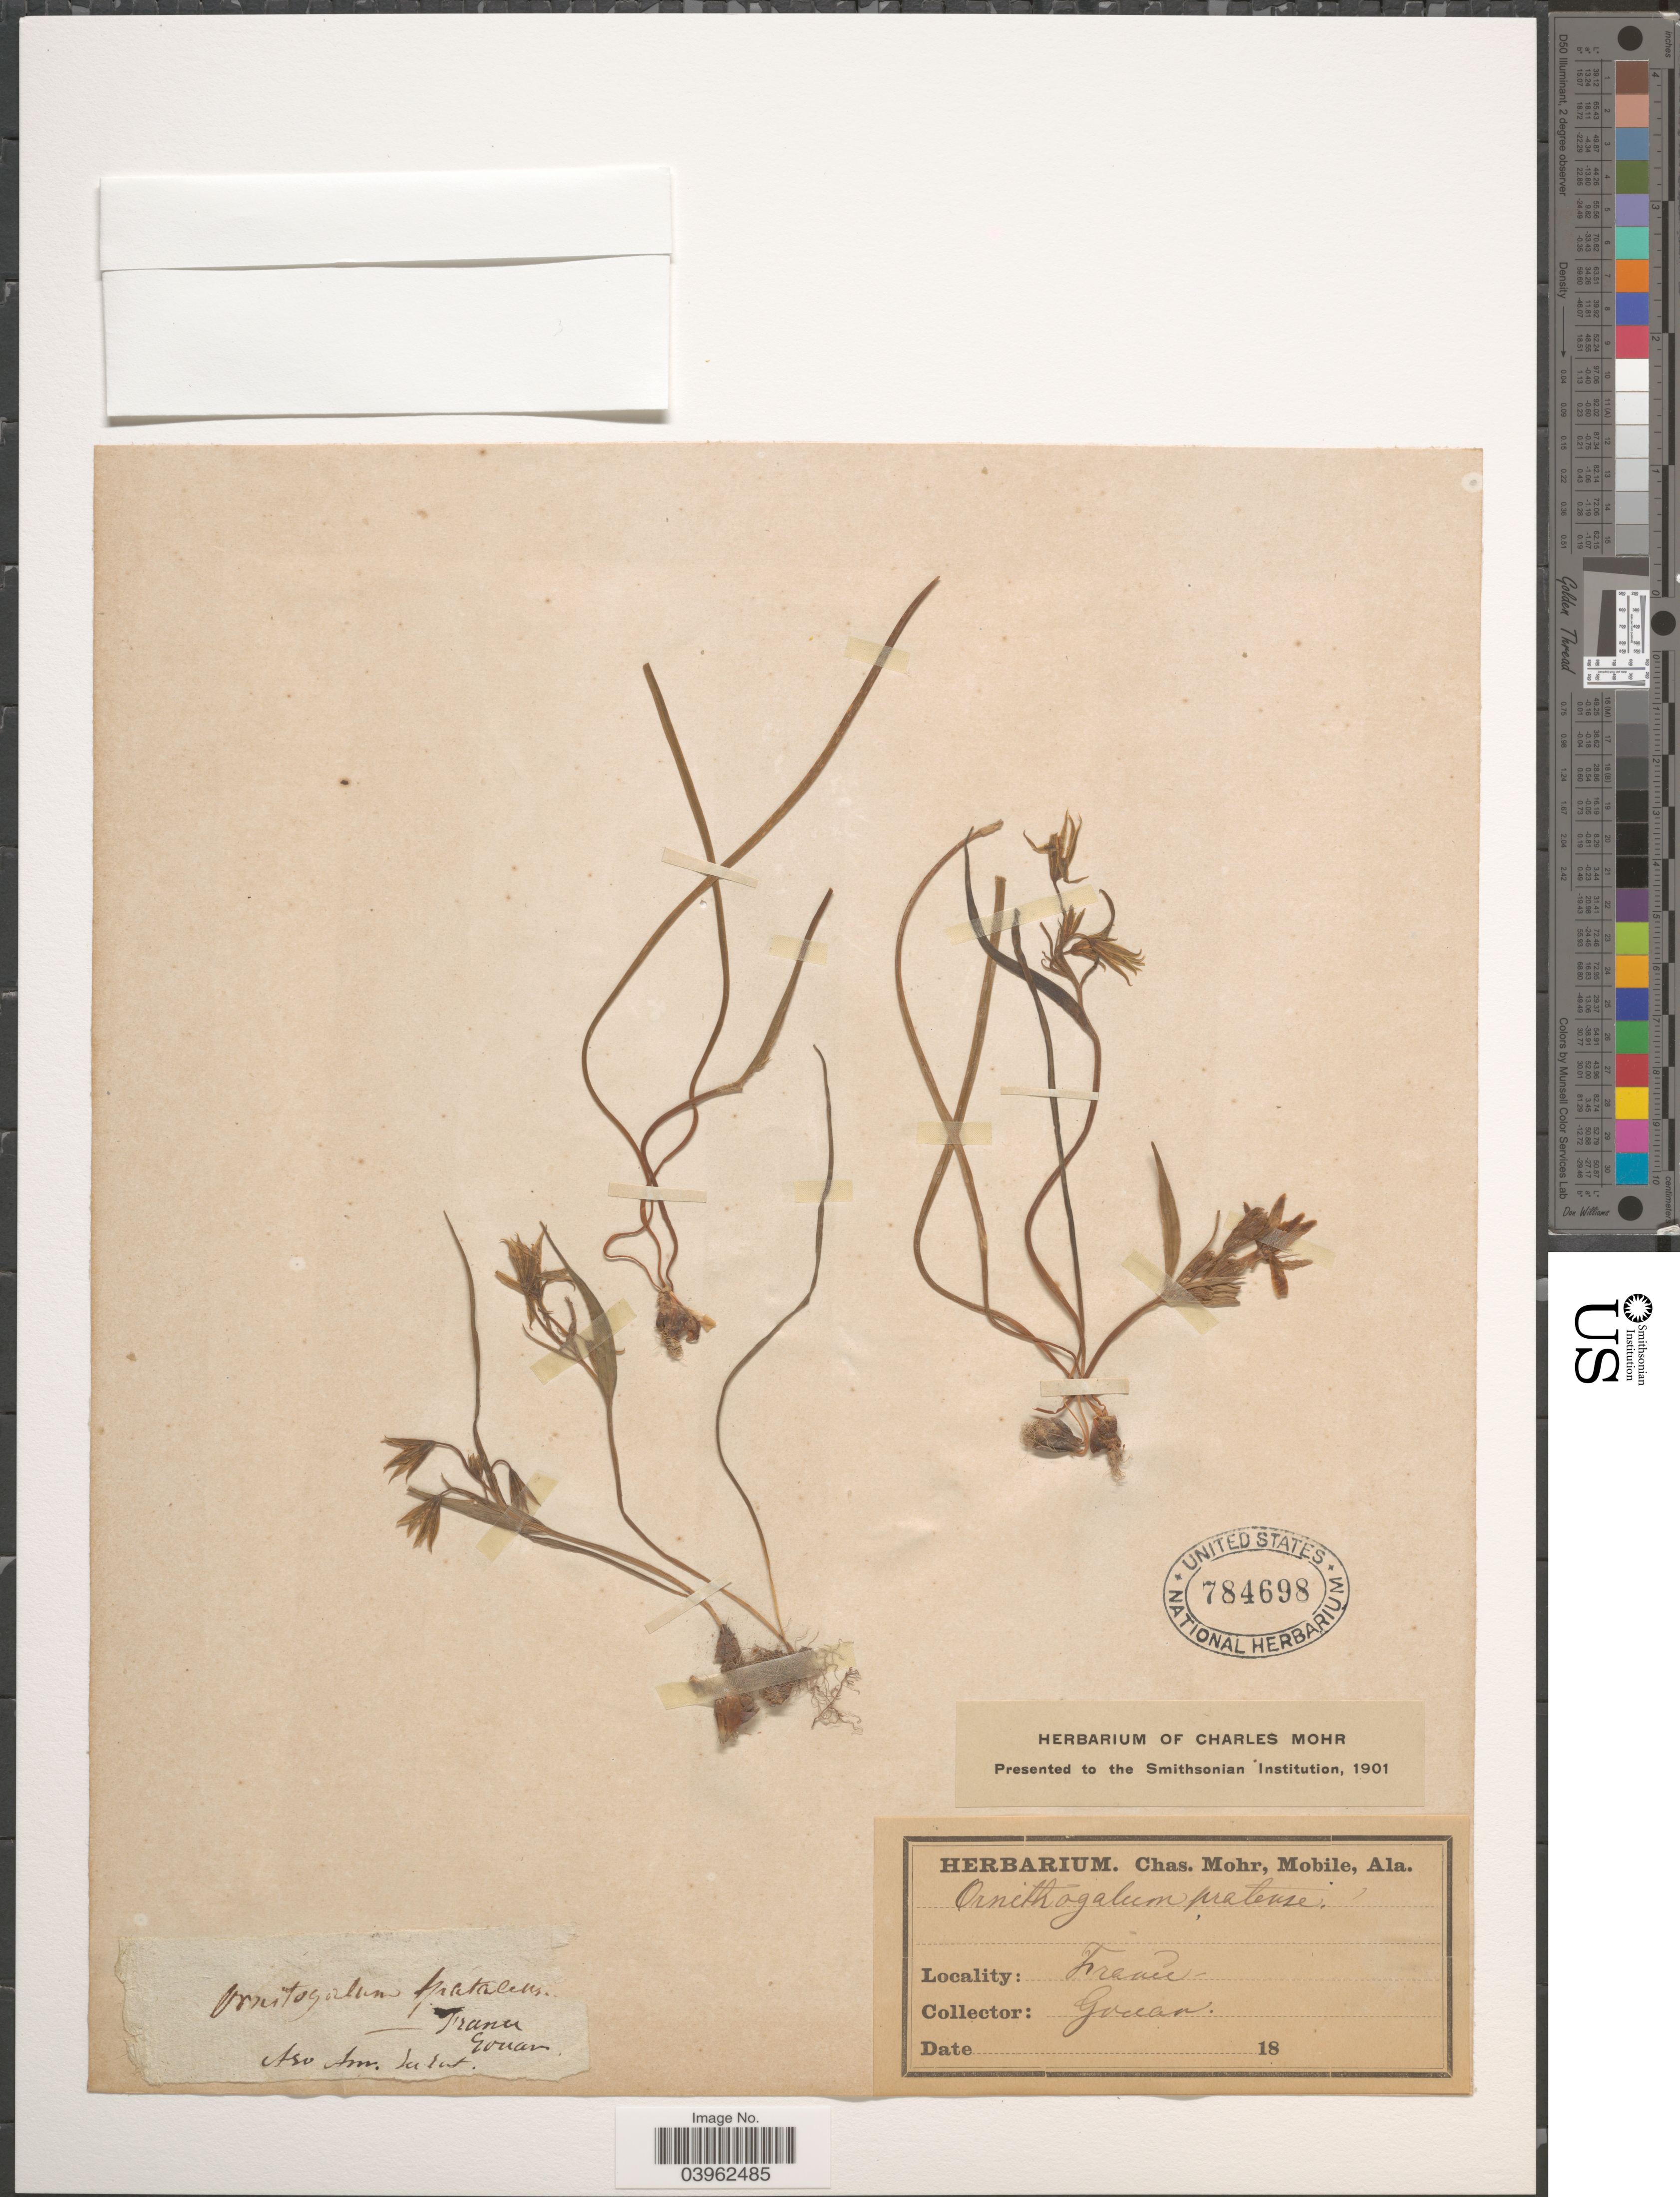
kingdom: Plantae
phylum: Tracheophyta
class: Liliopsida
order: Asparagales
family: Asparagaceae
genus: Ornithogalum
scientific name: Ornithogalum pratense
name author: Pers.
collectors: -. Gouan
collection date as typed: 18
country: France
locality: Aso Am. du East [unsure placement].[interpreted]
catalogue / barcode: US 784698